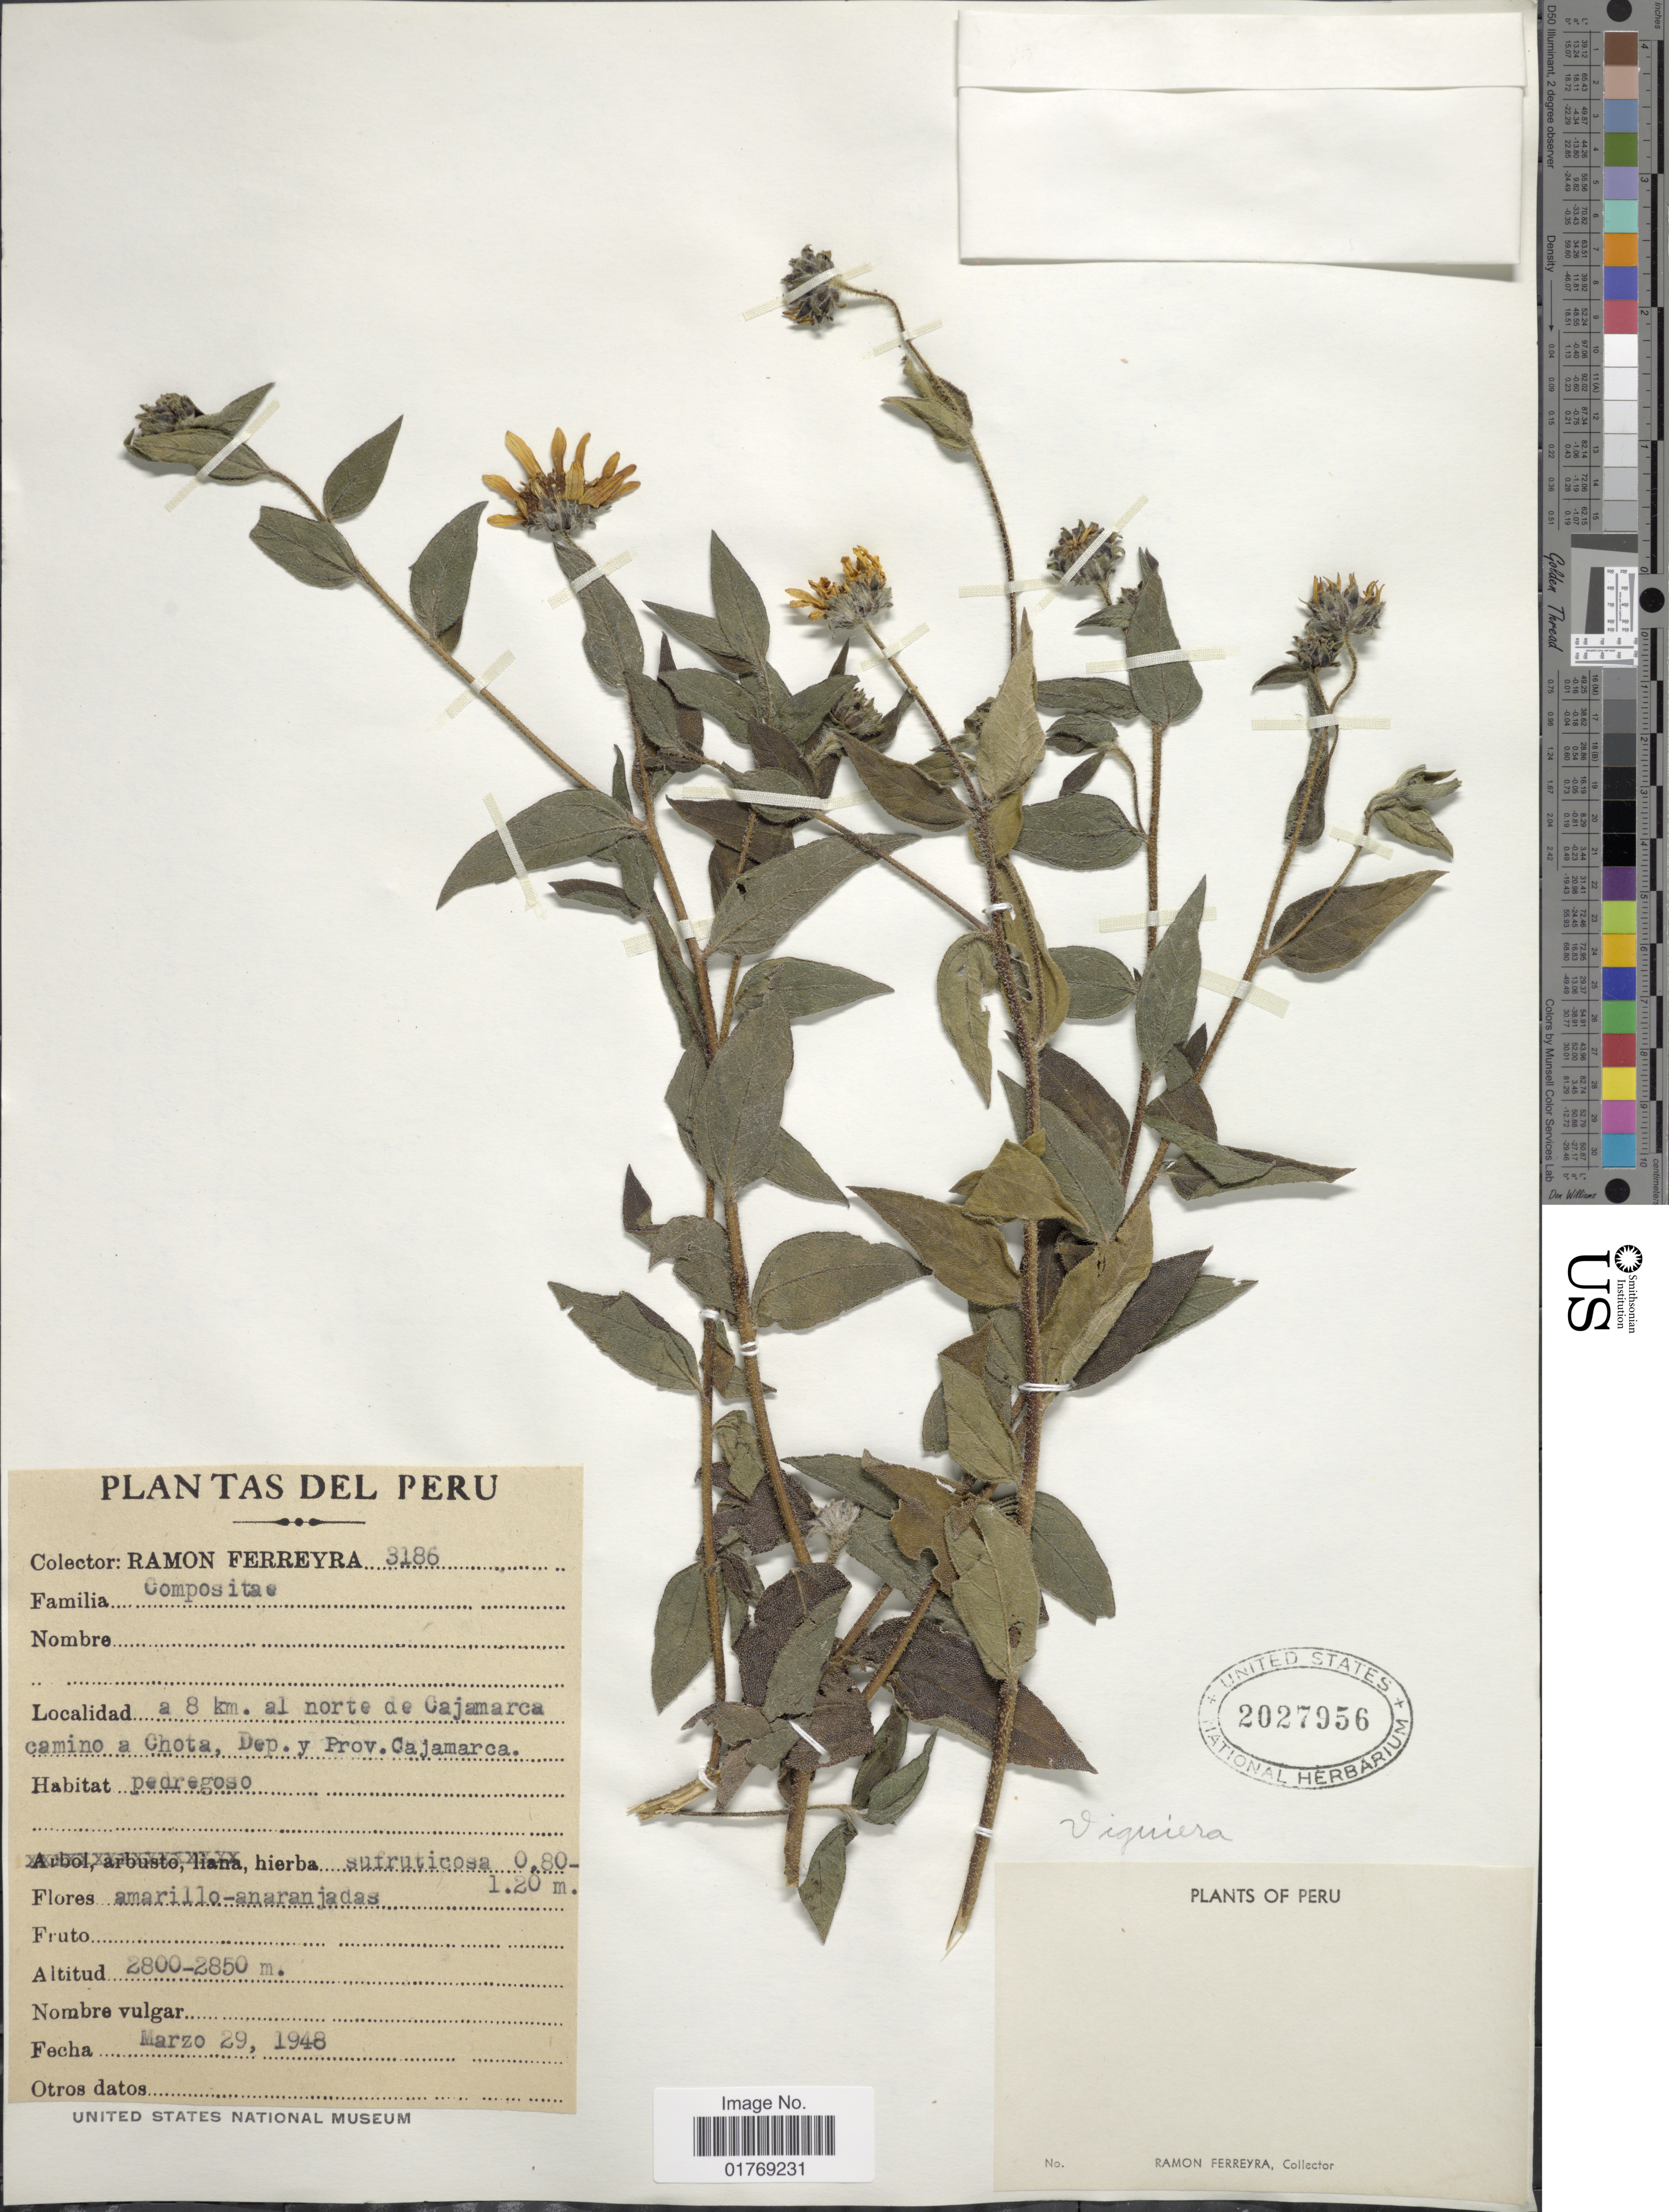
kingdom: Plantae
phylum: Tracheophyta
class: Magnoliopsida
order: Asterales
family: Asteraceae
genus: Viguiera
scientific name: Viguiera sp.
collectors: R. A. Ferreyra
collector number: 3186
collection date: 1948-03-29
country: Peru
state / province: Cajamarca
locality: A 8 km. al norte de Cajamarca camino a Chota, Dep. y Prov. Cajamarca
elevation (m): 2800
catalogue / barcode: US 2027956